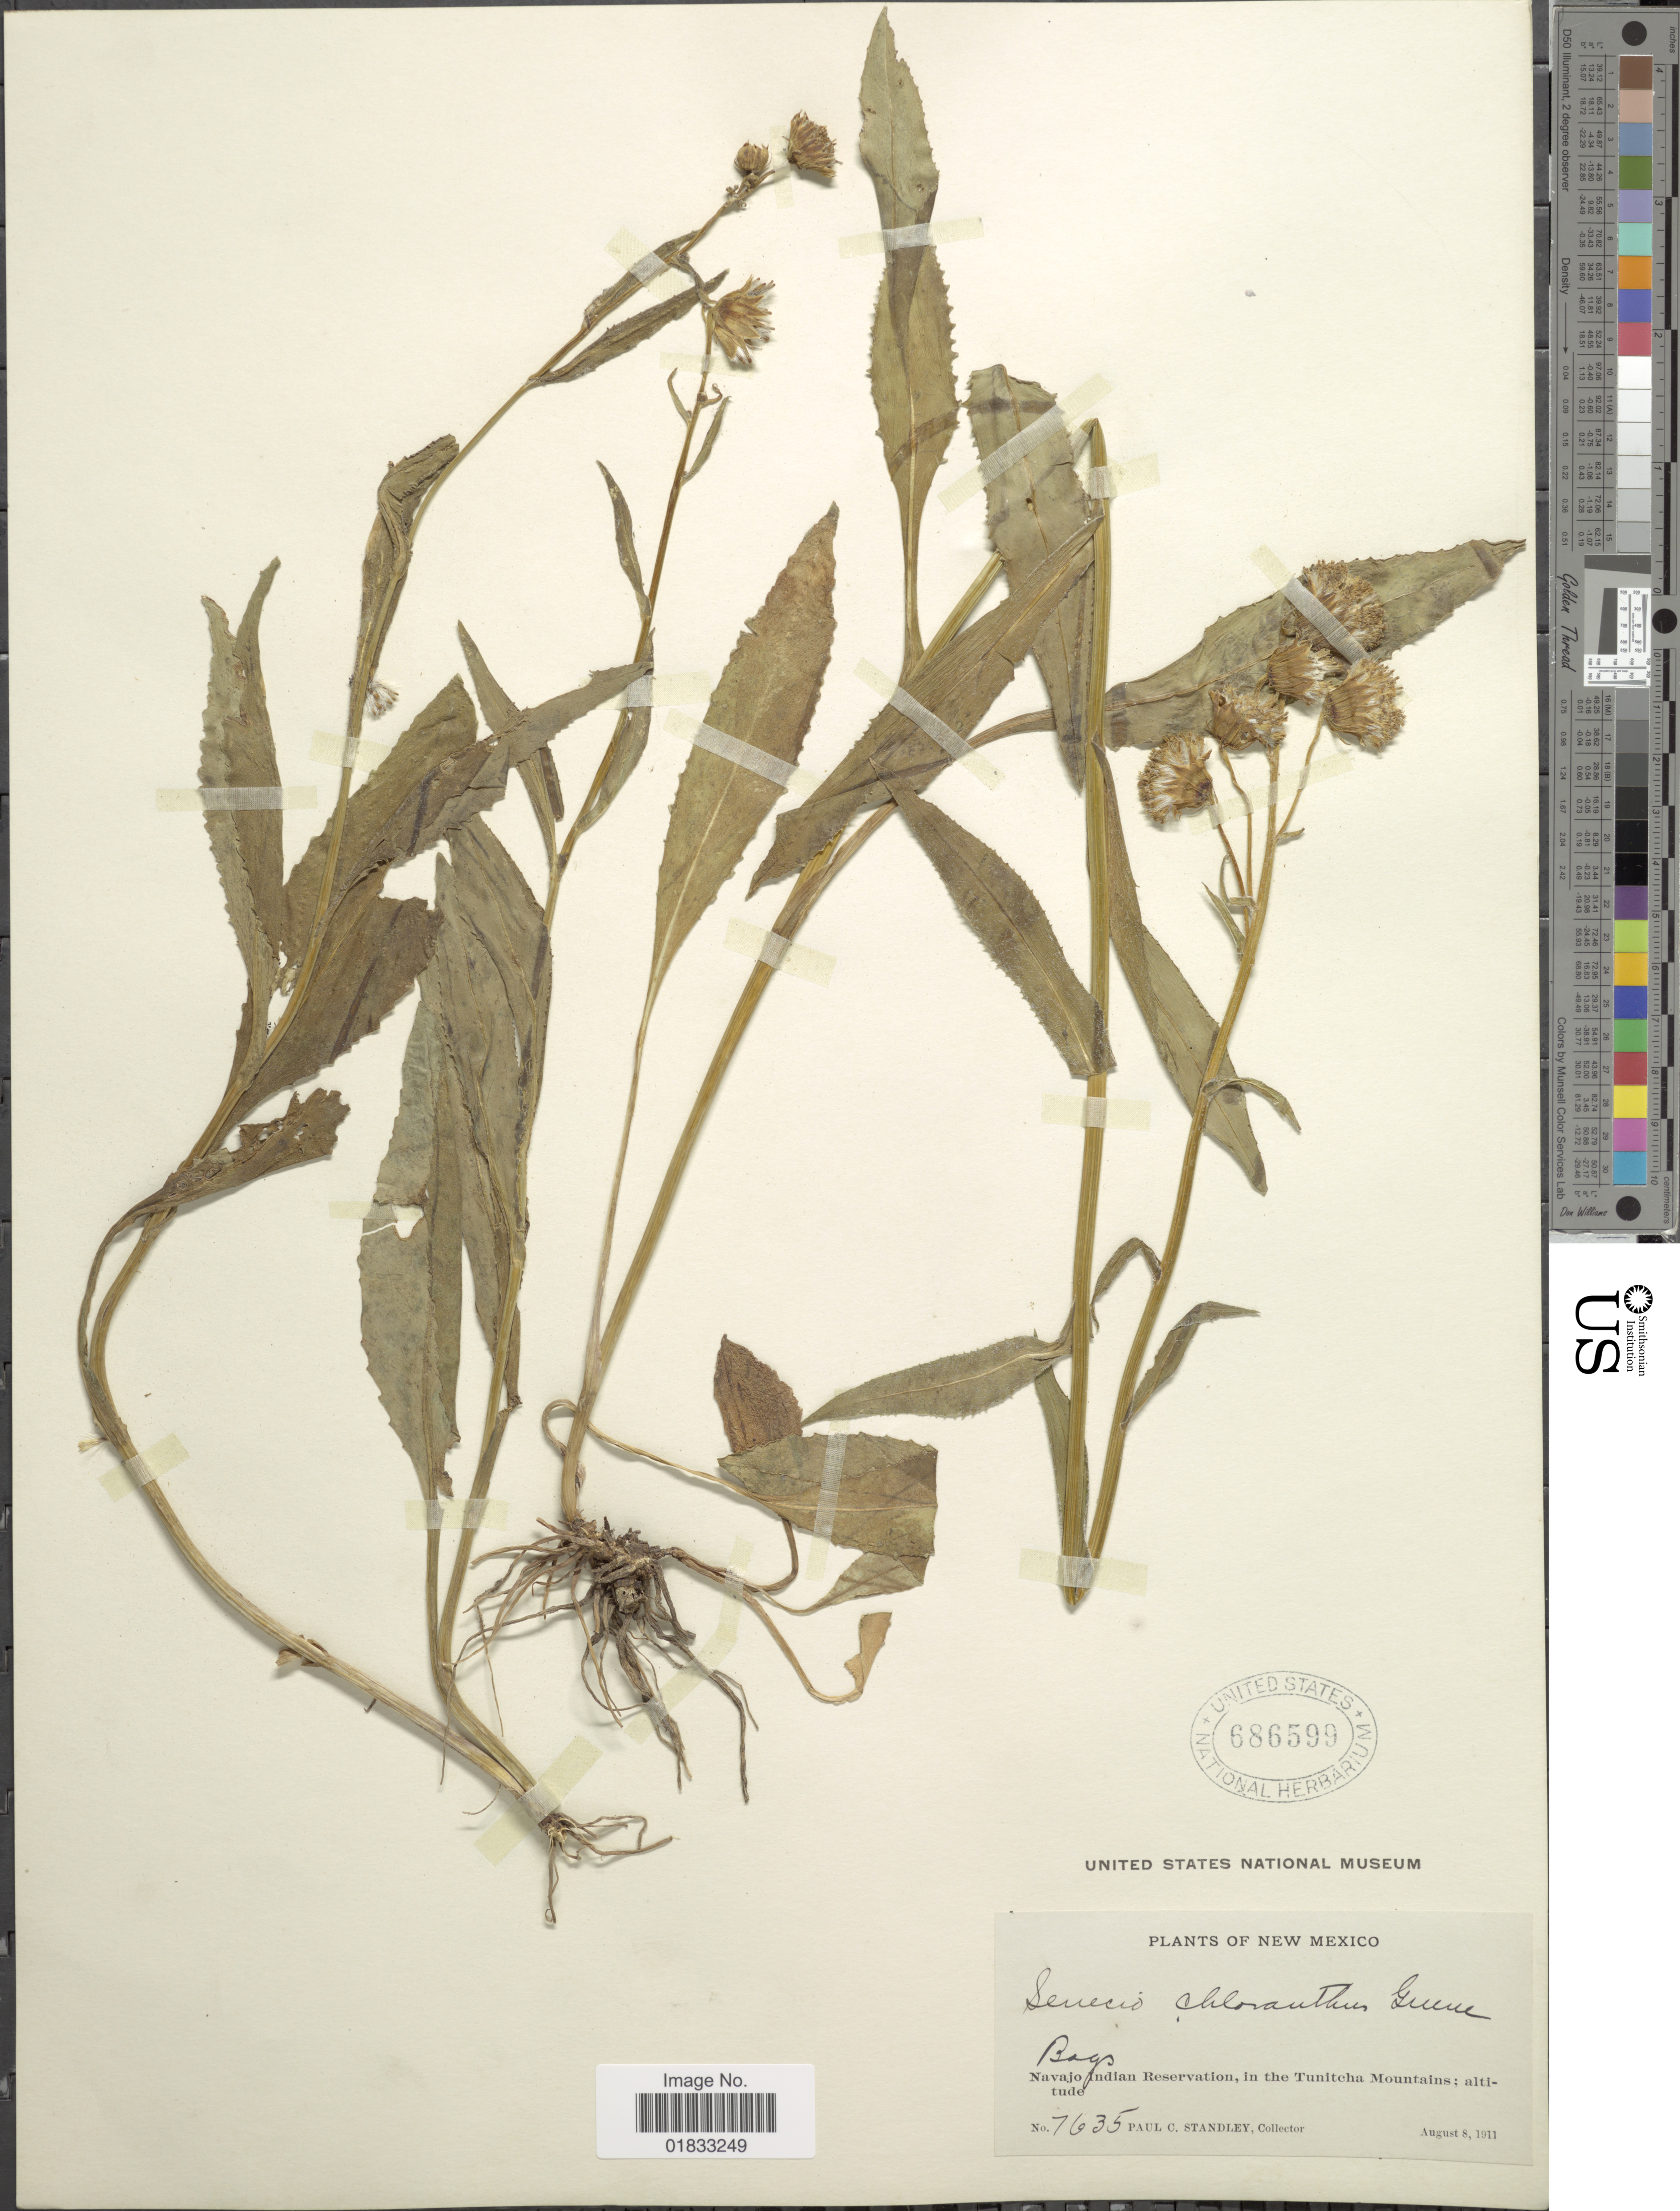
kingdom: Plantae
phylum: Tracheophyta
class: Magnoliopsida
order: Asterales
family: Asteraceae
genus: Senecio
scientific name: Senecio chloranthus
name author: Greene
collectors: P. C. Standley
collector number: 7635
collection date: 1911-08-08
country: United States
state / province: New Mexico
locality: Navajo Indian Reservation, in the Tunitcha Mountains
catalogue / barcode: US 686599